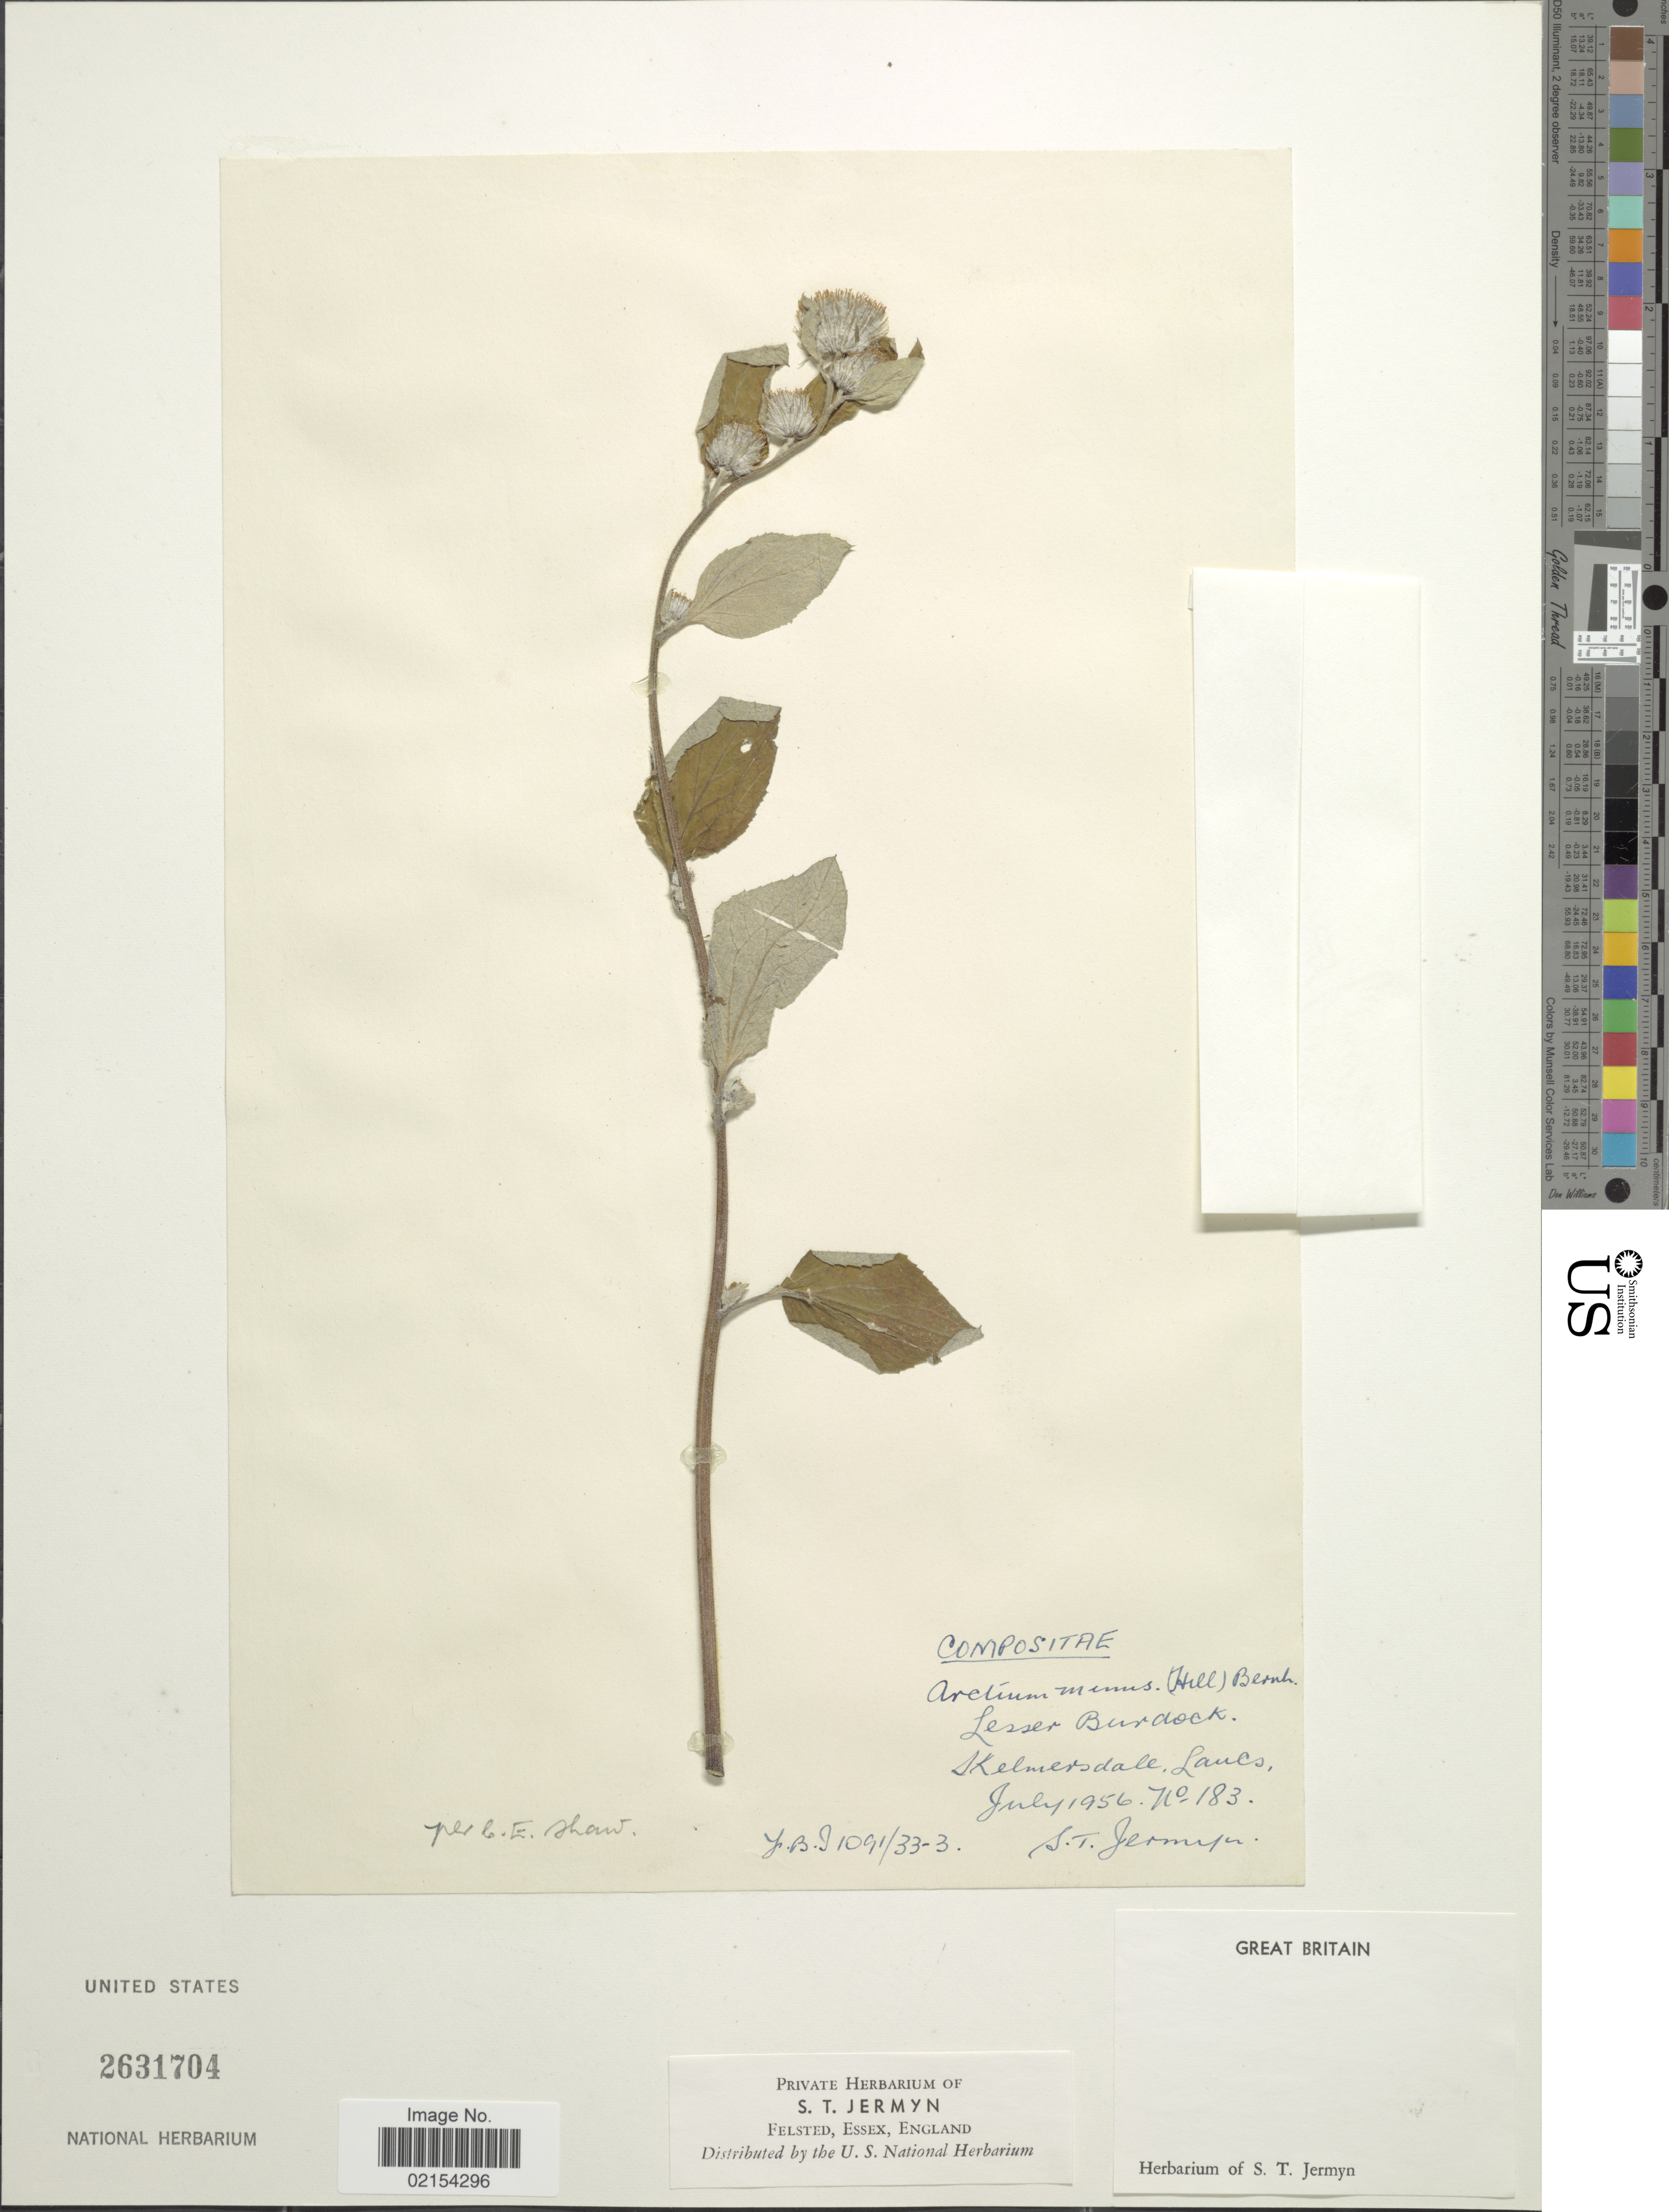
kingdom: Plantae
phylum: Tracheophyta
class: Magnoliopsida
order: Asterales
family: Asteraceae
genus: Arctium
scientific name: Arctium minus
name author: (Hill) Bernh.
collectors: S. Jermyn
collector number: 183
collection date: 1956-07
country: United Kingdom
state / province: England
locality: Great Britain, Lesser Burdock, Kelmersdale, Laucs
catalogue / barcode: US 2631704